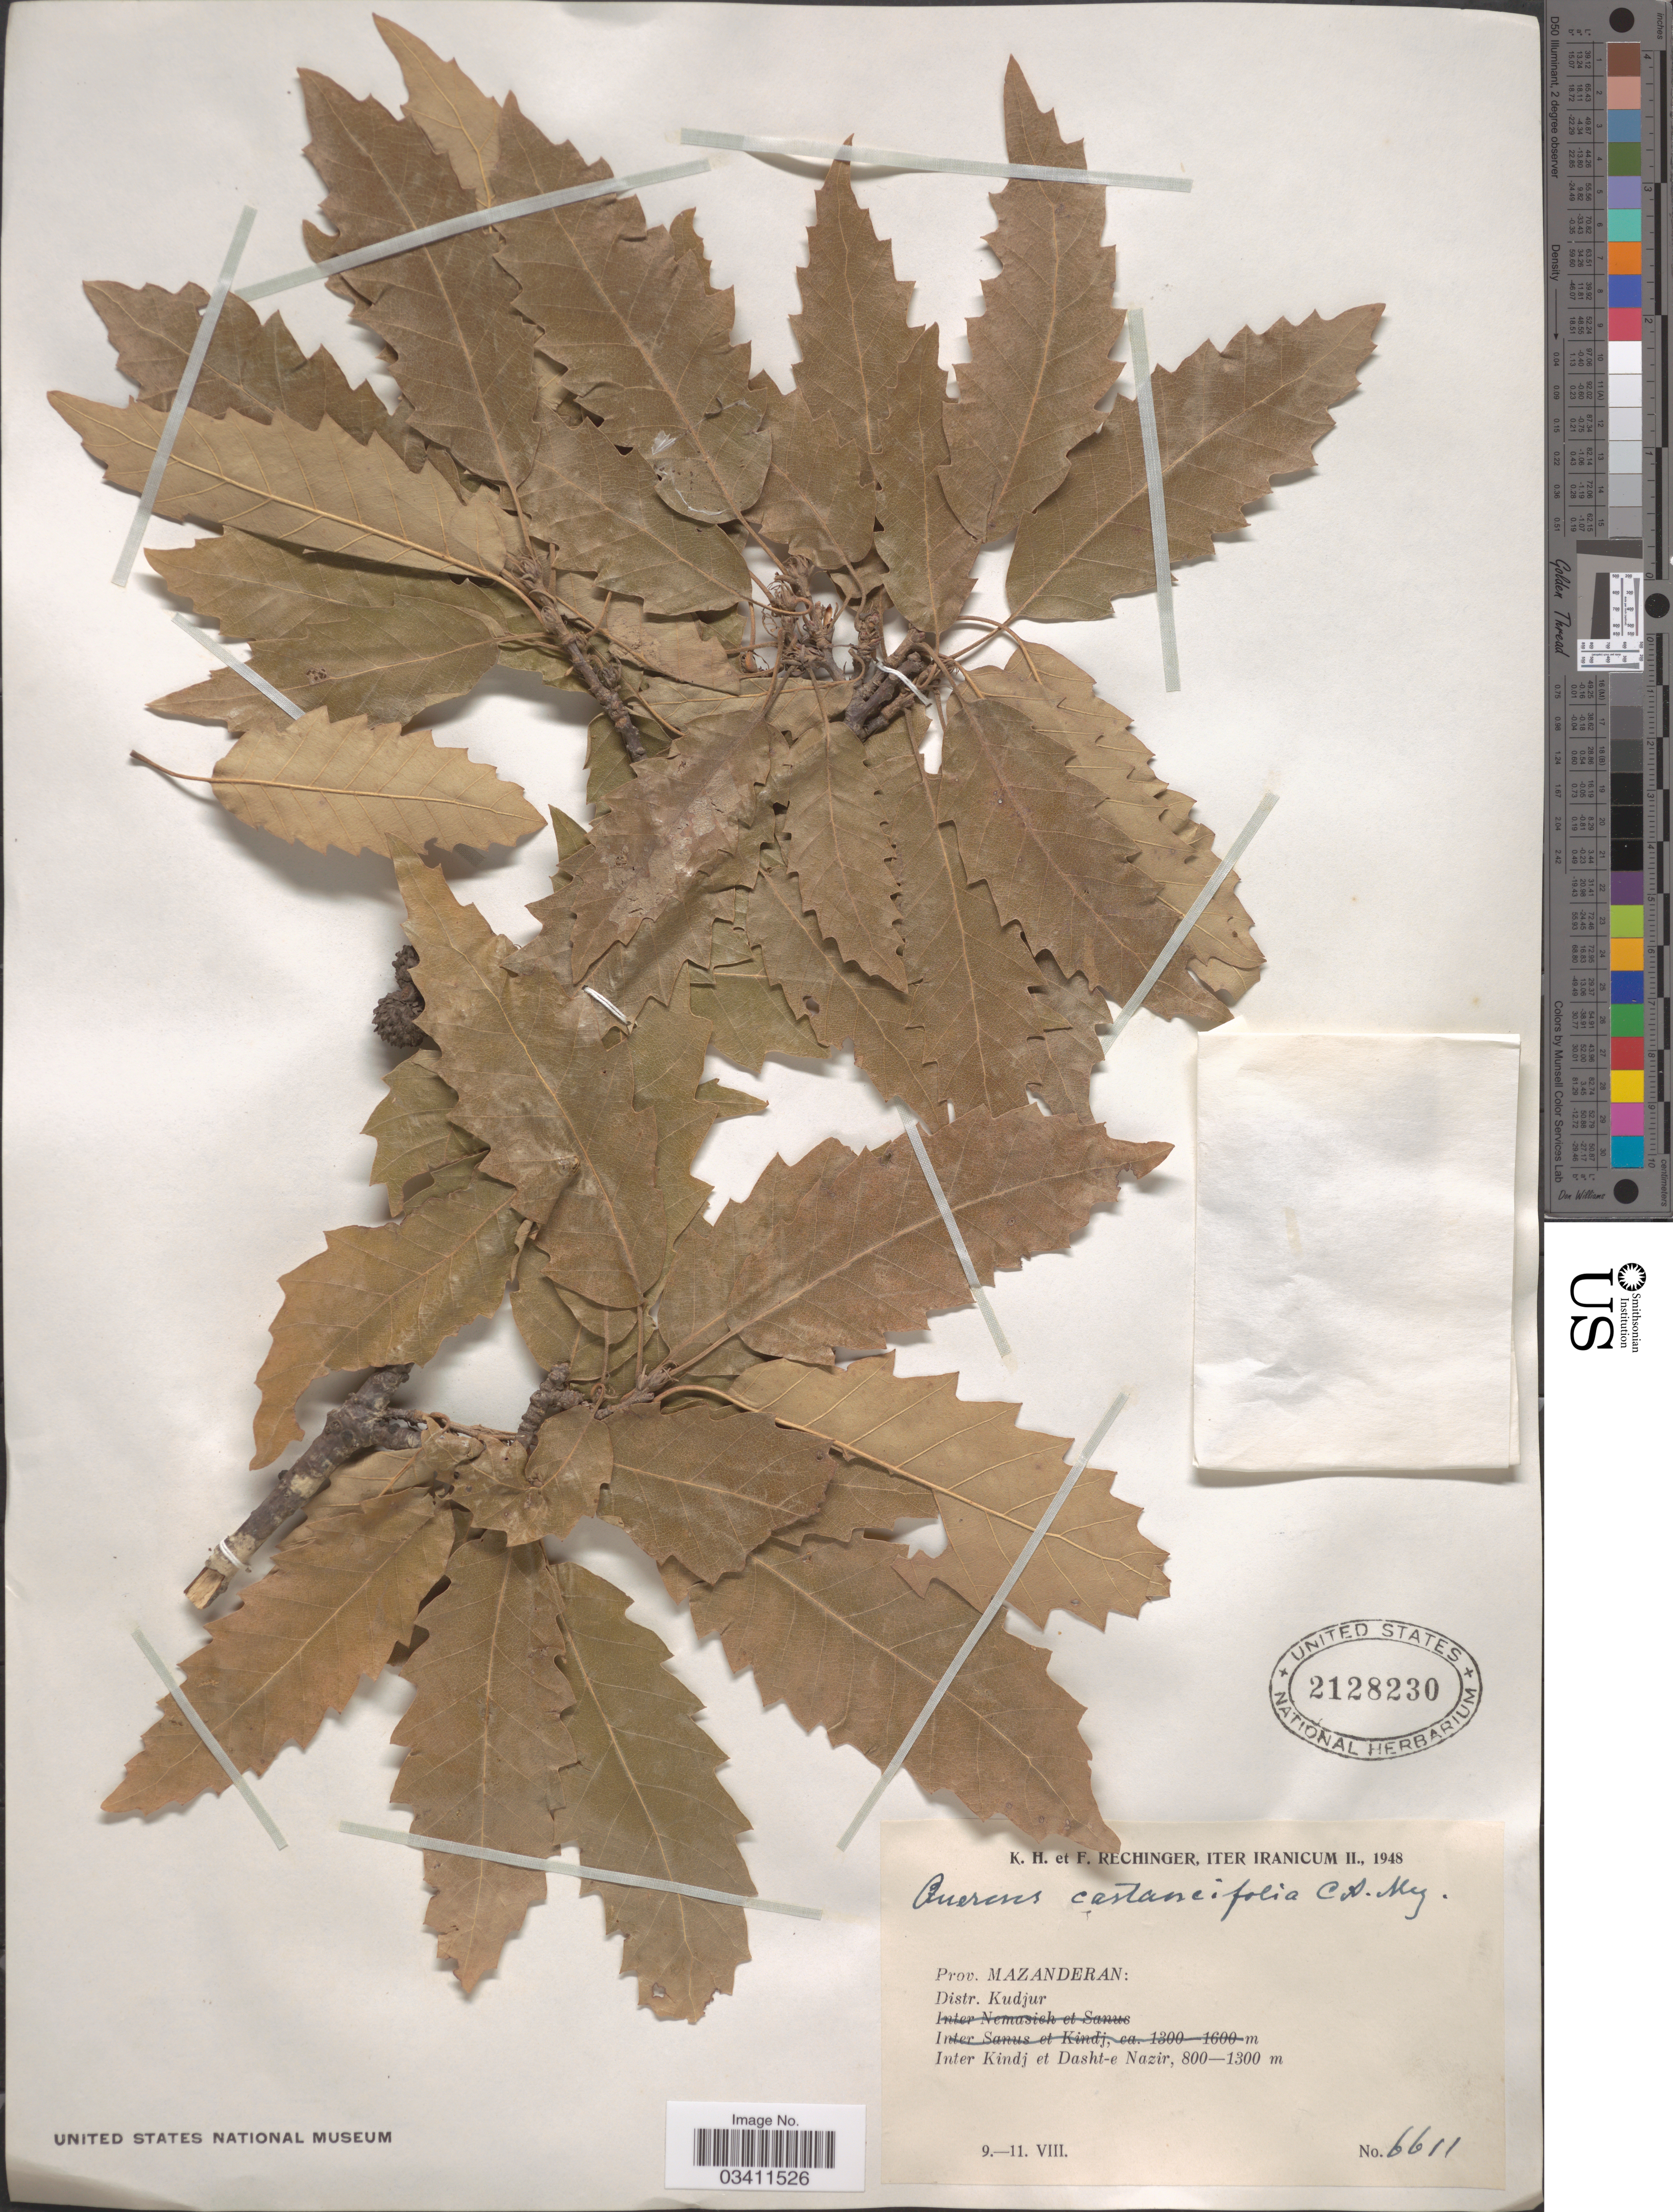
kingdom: Plantae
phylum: Tracheophyta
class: Magnoliopsida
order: Fagales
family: Fagaceae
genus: Quercus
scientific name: Quercus castaneifolia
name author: C.A. Mey.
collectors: K. H. Rechinger & F. Rechinger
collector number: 6611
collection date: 1948-08-09/1948-08-11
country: Iran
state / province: Mazandaran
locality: Prov. Mazanderan: Distr. Kudjur. Inter Kindj et Dasht-e Nazir.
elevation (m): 800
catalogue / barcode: US 2128230